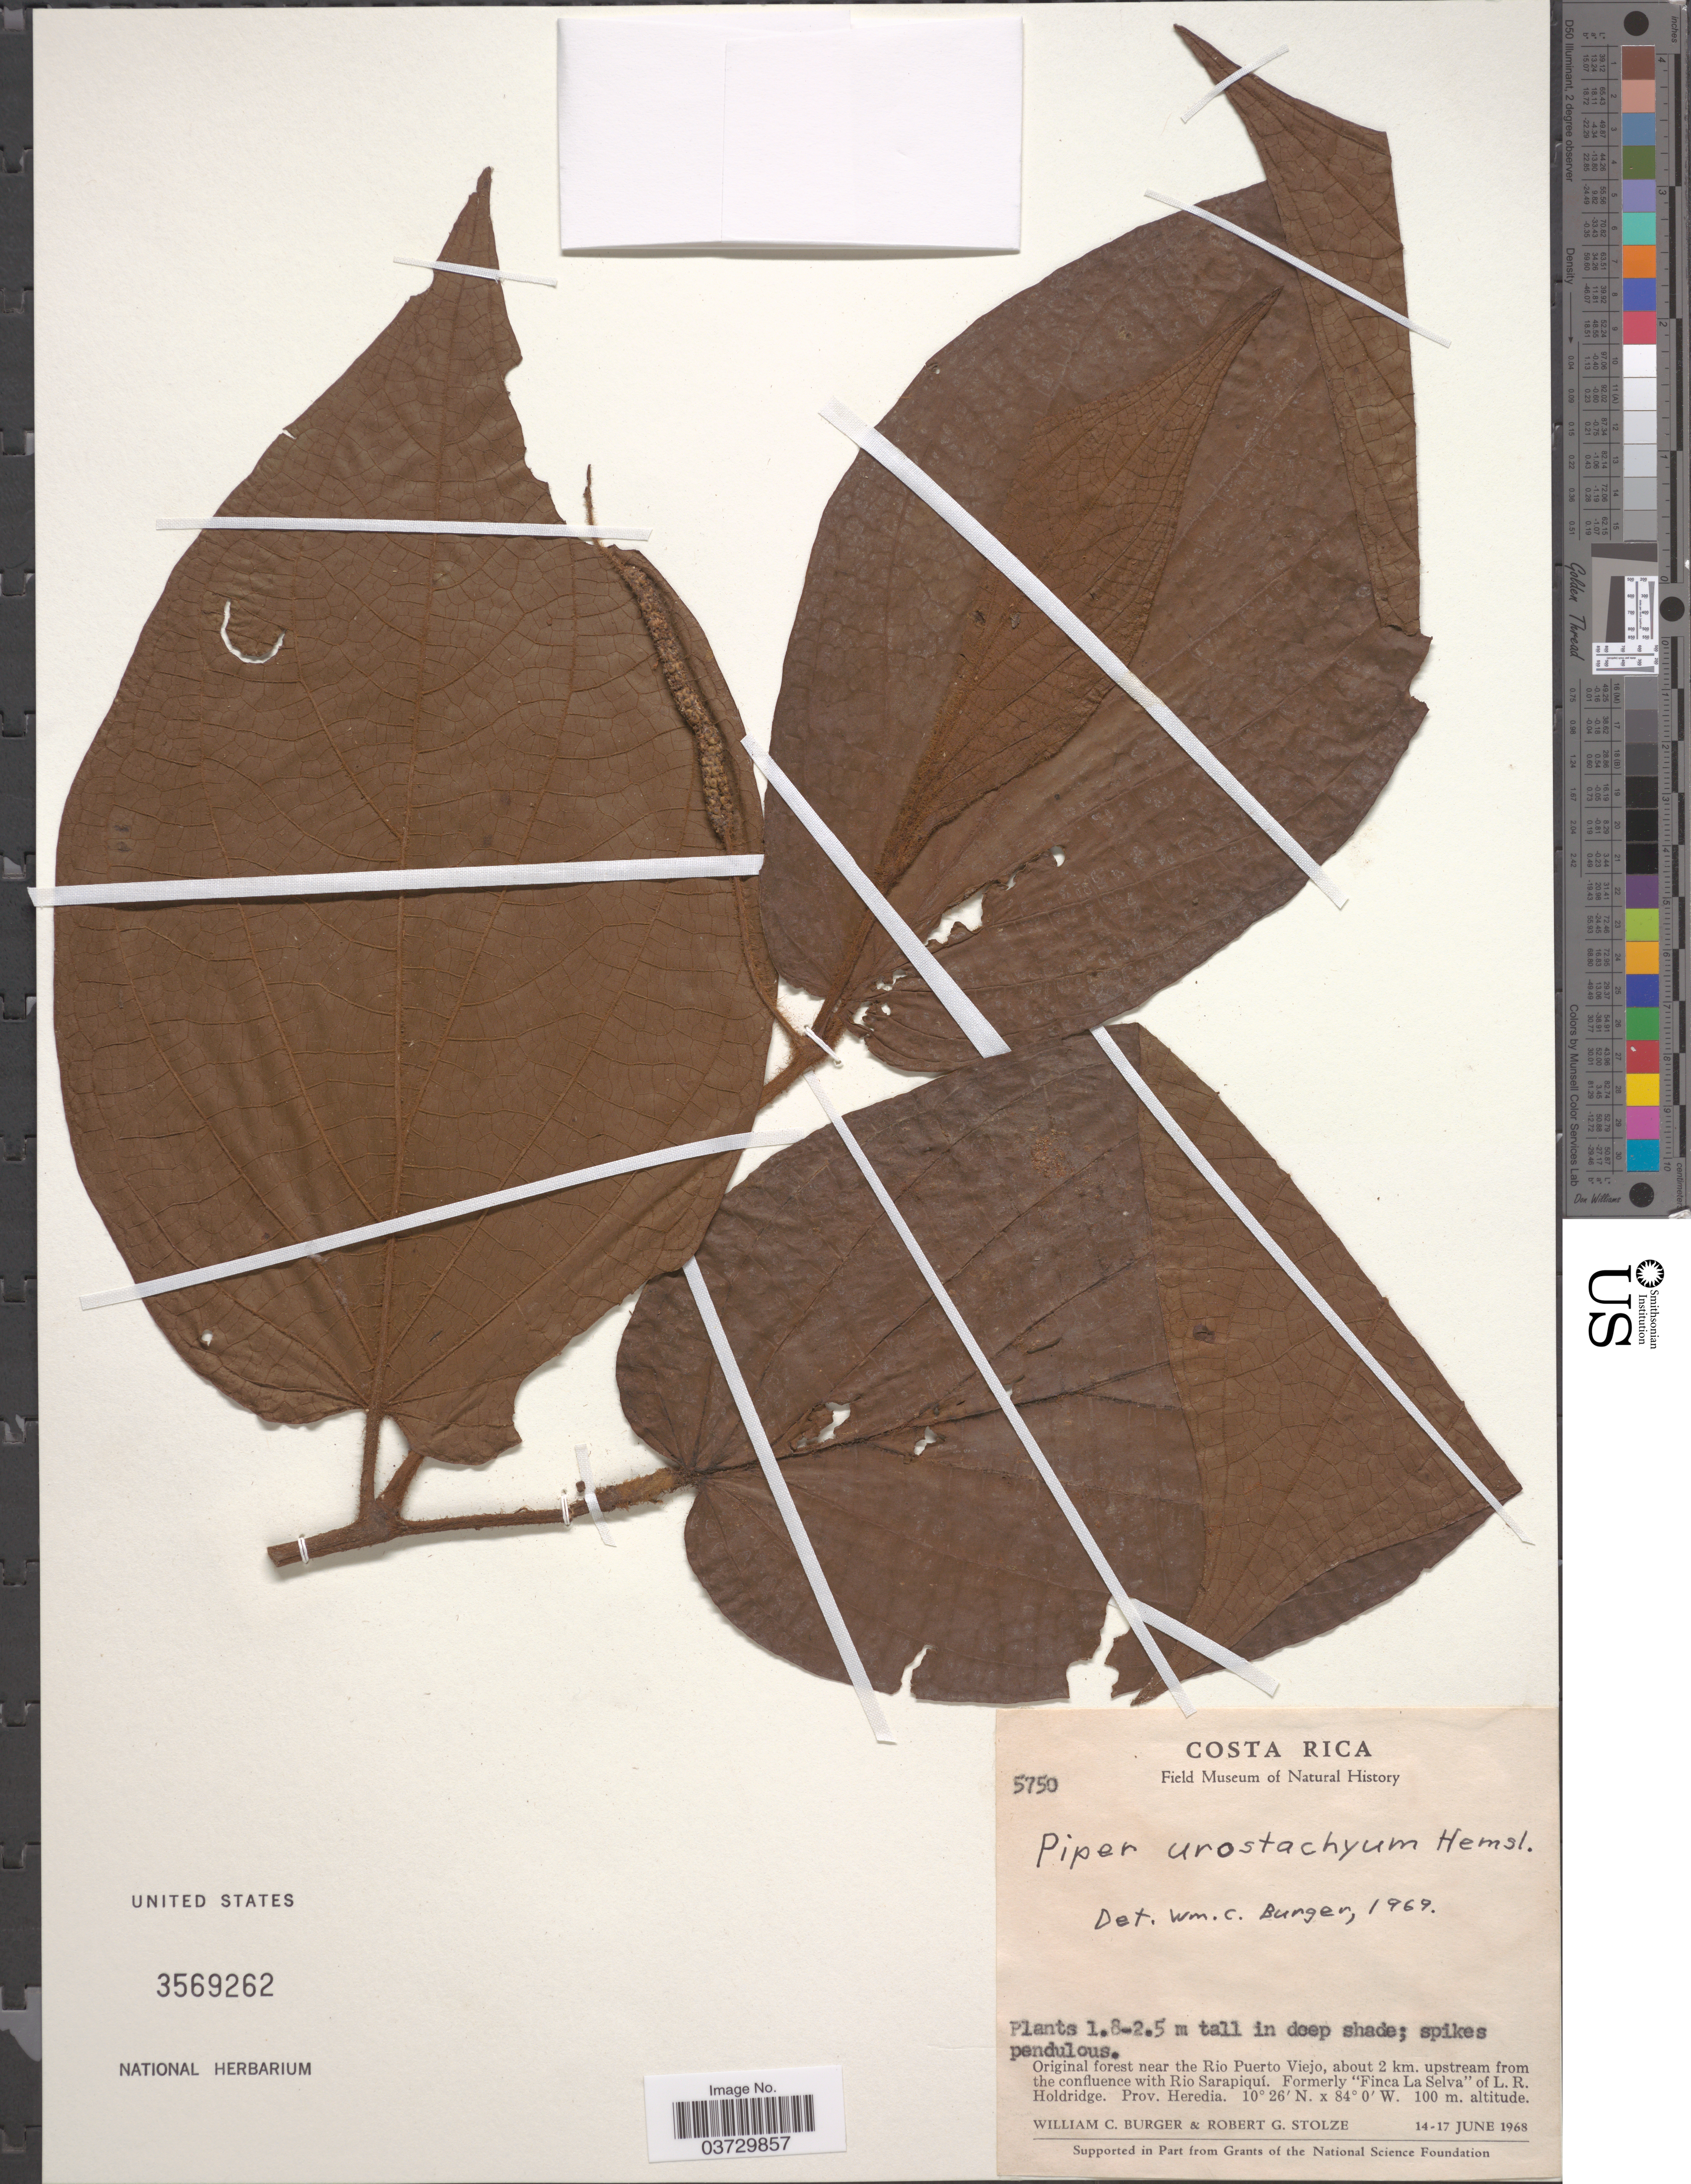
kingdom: Plantae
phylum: Tracheophyta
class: Magnoliopsida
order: Piperales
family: Piperaceae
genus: Piper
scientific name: Piper urostachyum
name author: Hemsl.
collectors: W. Burger & R. G. Stolze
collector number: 5750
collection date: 1968-06-14/1968-06-17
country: Costa Rica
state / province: Heredia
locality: Near the Rio Puerto Viejo, about 2 km. upstream from the confluence with Rio Sarapiquí. Formerly "Finca La Selva" of L. R. Holdridge.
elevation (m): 100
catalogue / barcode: US 3569262